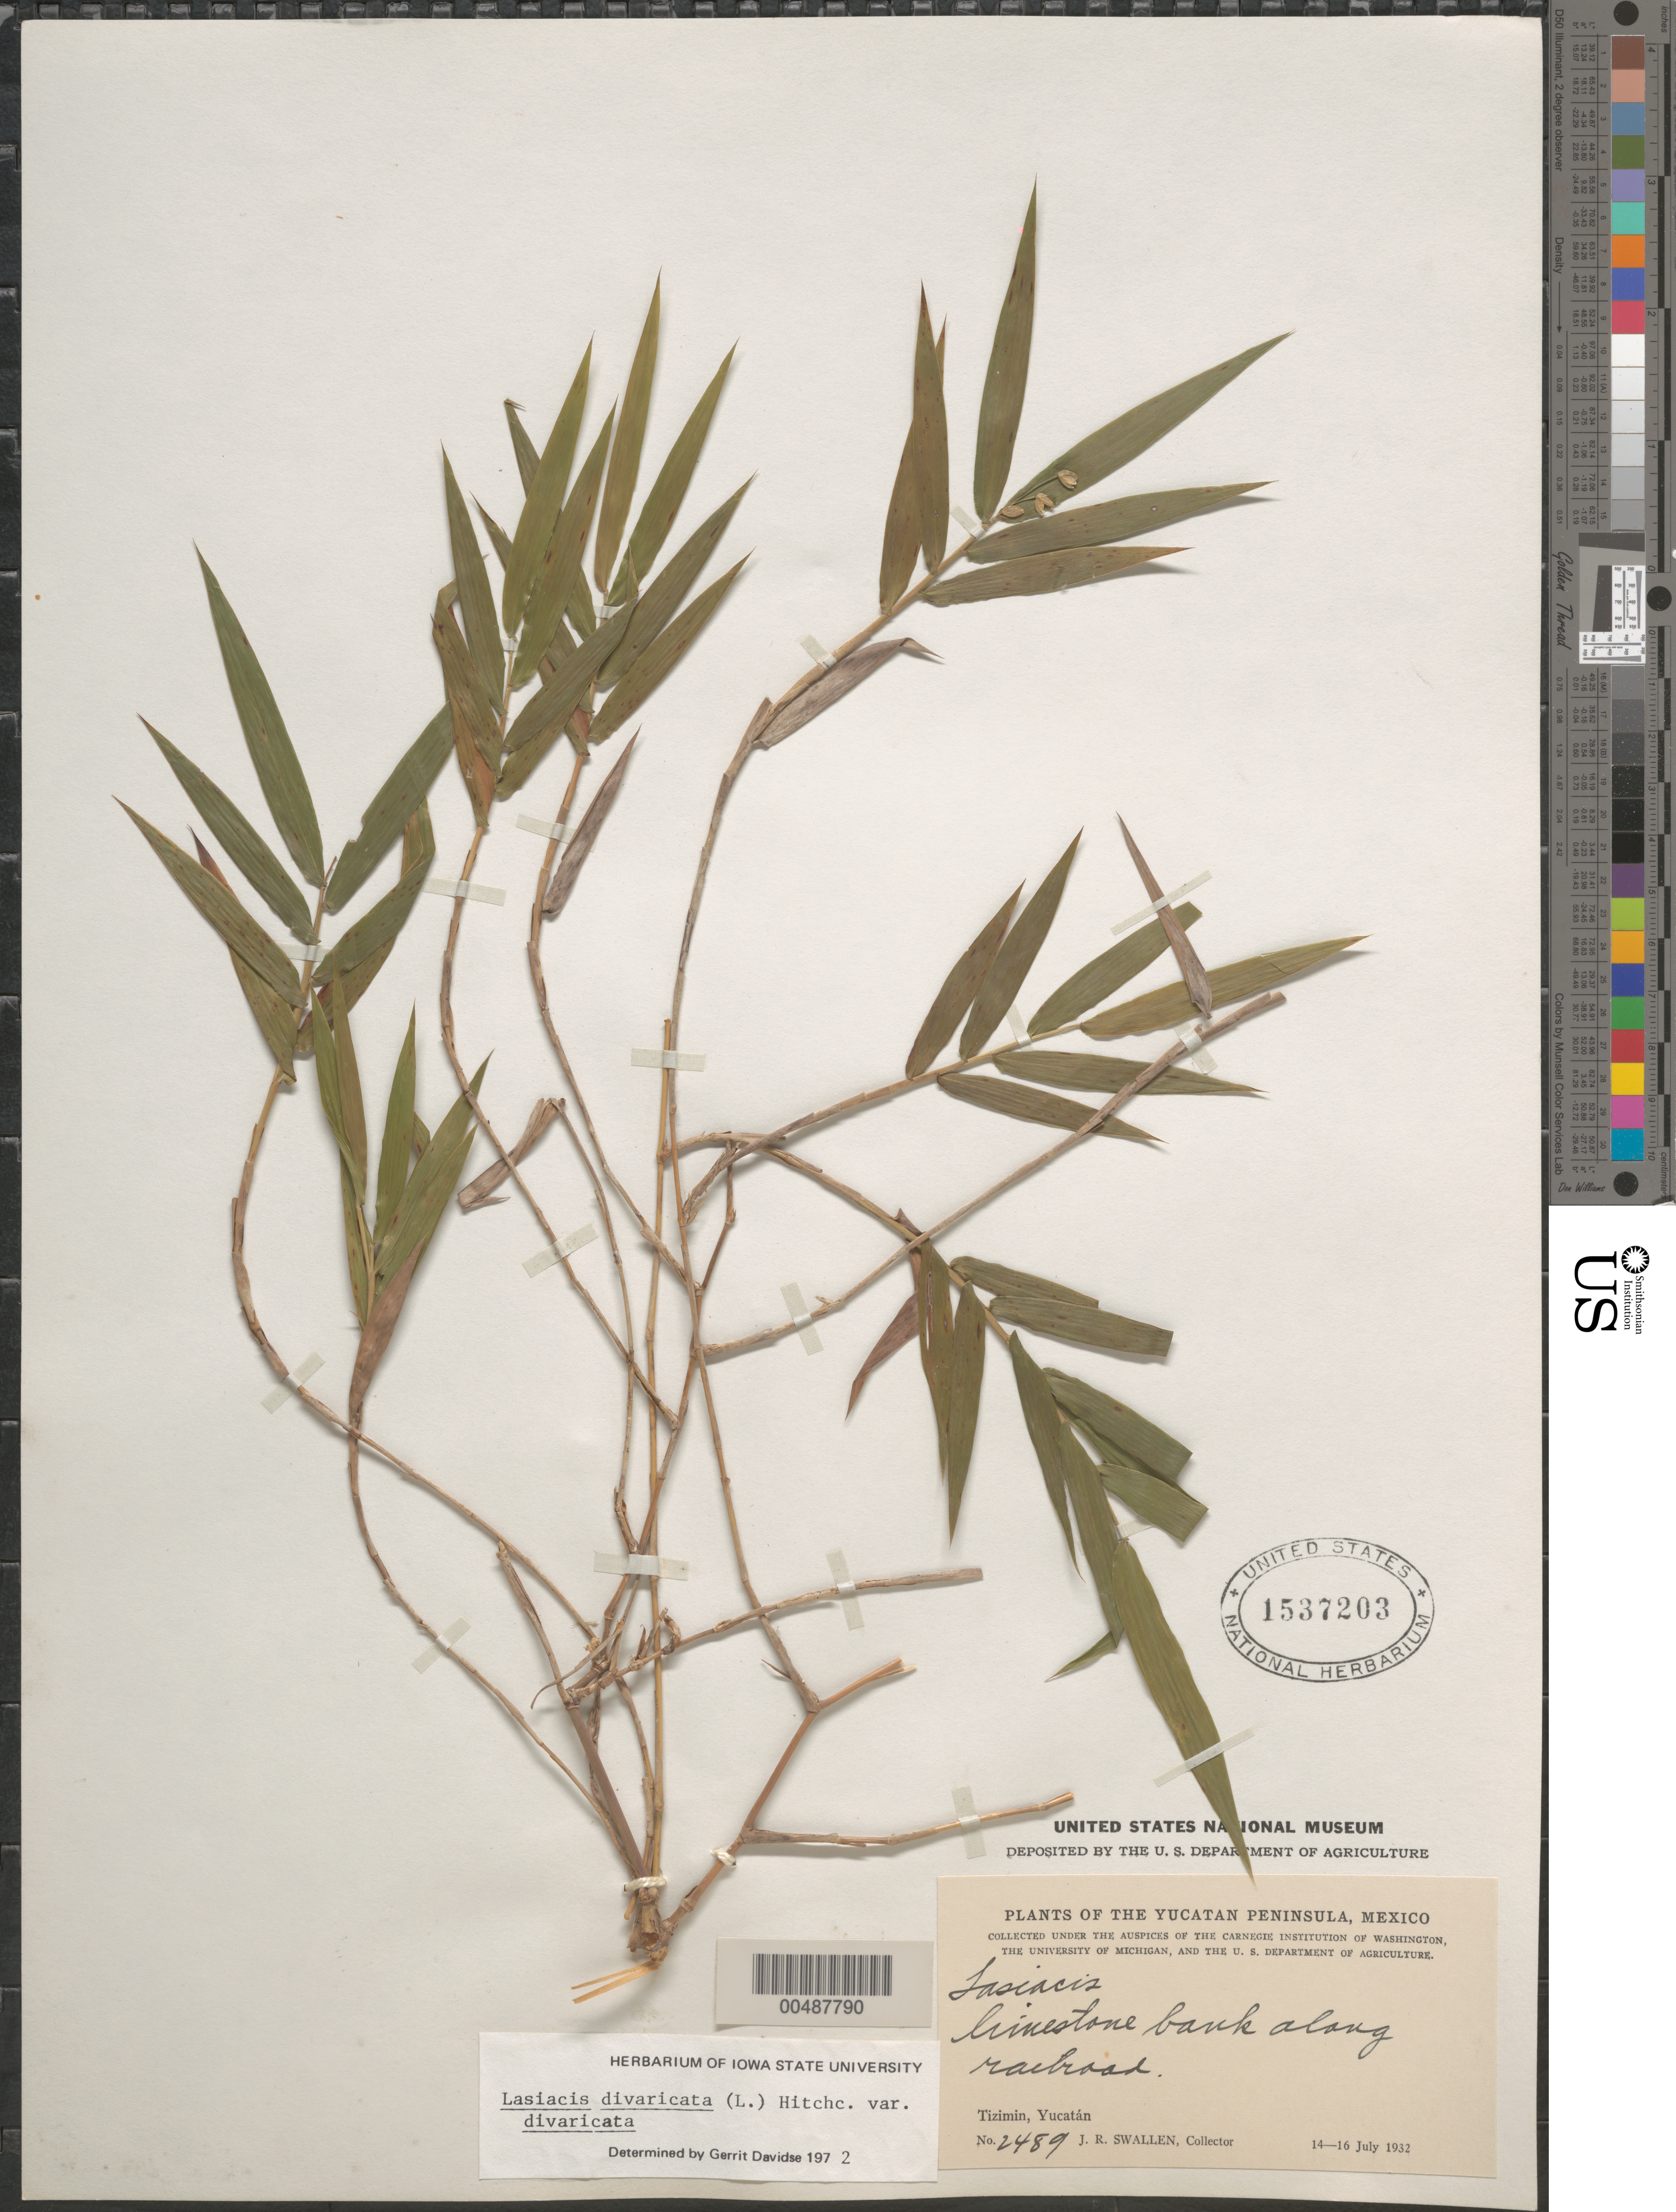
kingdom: Plantae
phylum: Tracheophyta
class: Liliopsida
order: Poales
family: Poaceae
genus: Lasiacis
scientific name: Lasiacis divaricata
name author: (L.) Hitchc.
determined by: Davidse, Gerrit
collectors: J. R. Swallen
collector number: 2489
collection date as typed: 14 Jul 1932 to 16 Jul 1932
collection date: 1932-07-14/1932-07-16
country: Mexico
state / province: Yucatan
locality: Yucatan Peninsula, Tizimin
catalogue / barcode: US 1537203